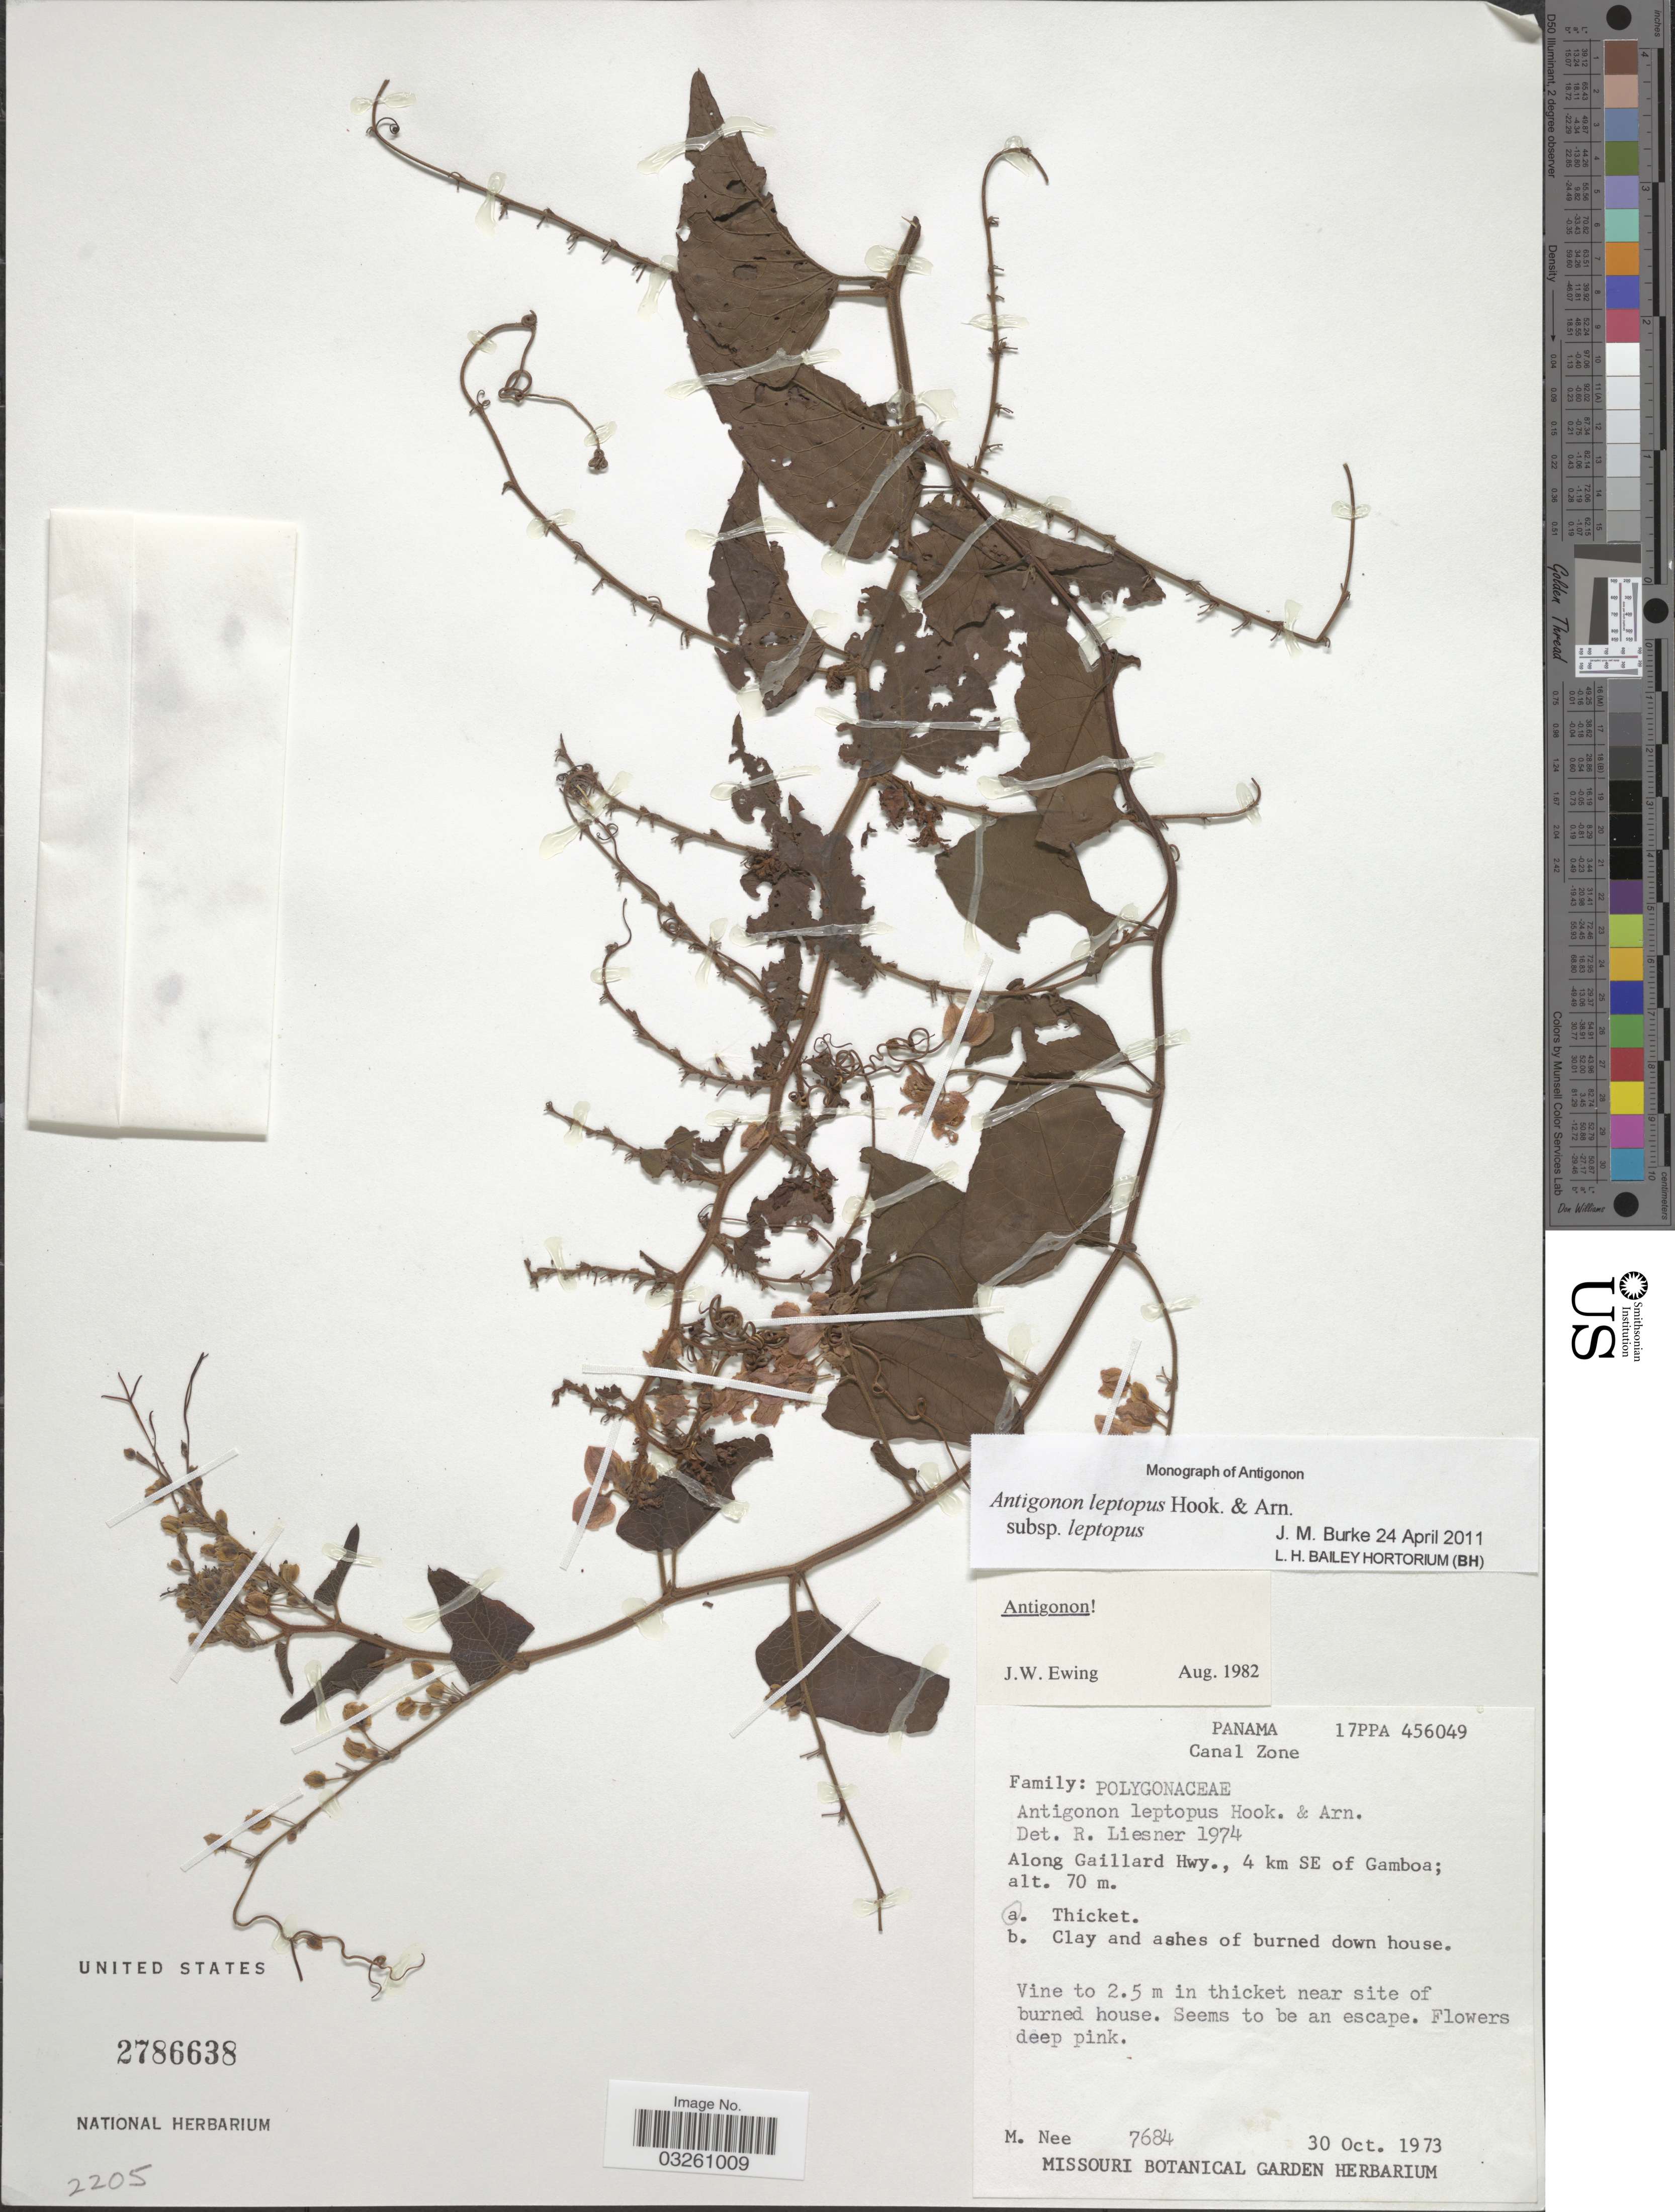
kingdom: Plantae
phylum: Tracheophyta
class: Magnoliopsida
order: Caryophyllales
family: Polygonaceae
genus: Antigonon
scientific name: Antigonon leptopus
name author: Hook. & Arn.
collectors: M. Nee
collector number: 7684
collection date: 1973-10-30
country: Panama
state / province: Colón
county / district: Canal Zone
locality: Canal Zone. Along Gaillard Hwy., 4 km SE of Gamboa.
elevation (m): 70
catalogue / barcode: US 2786638